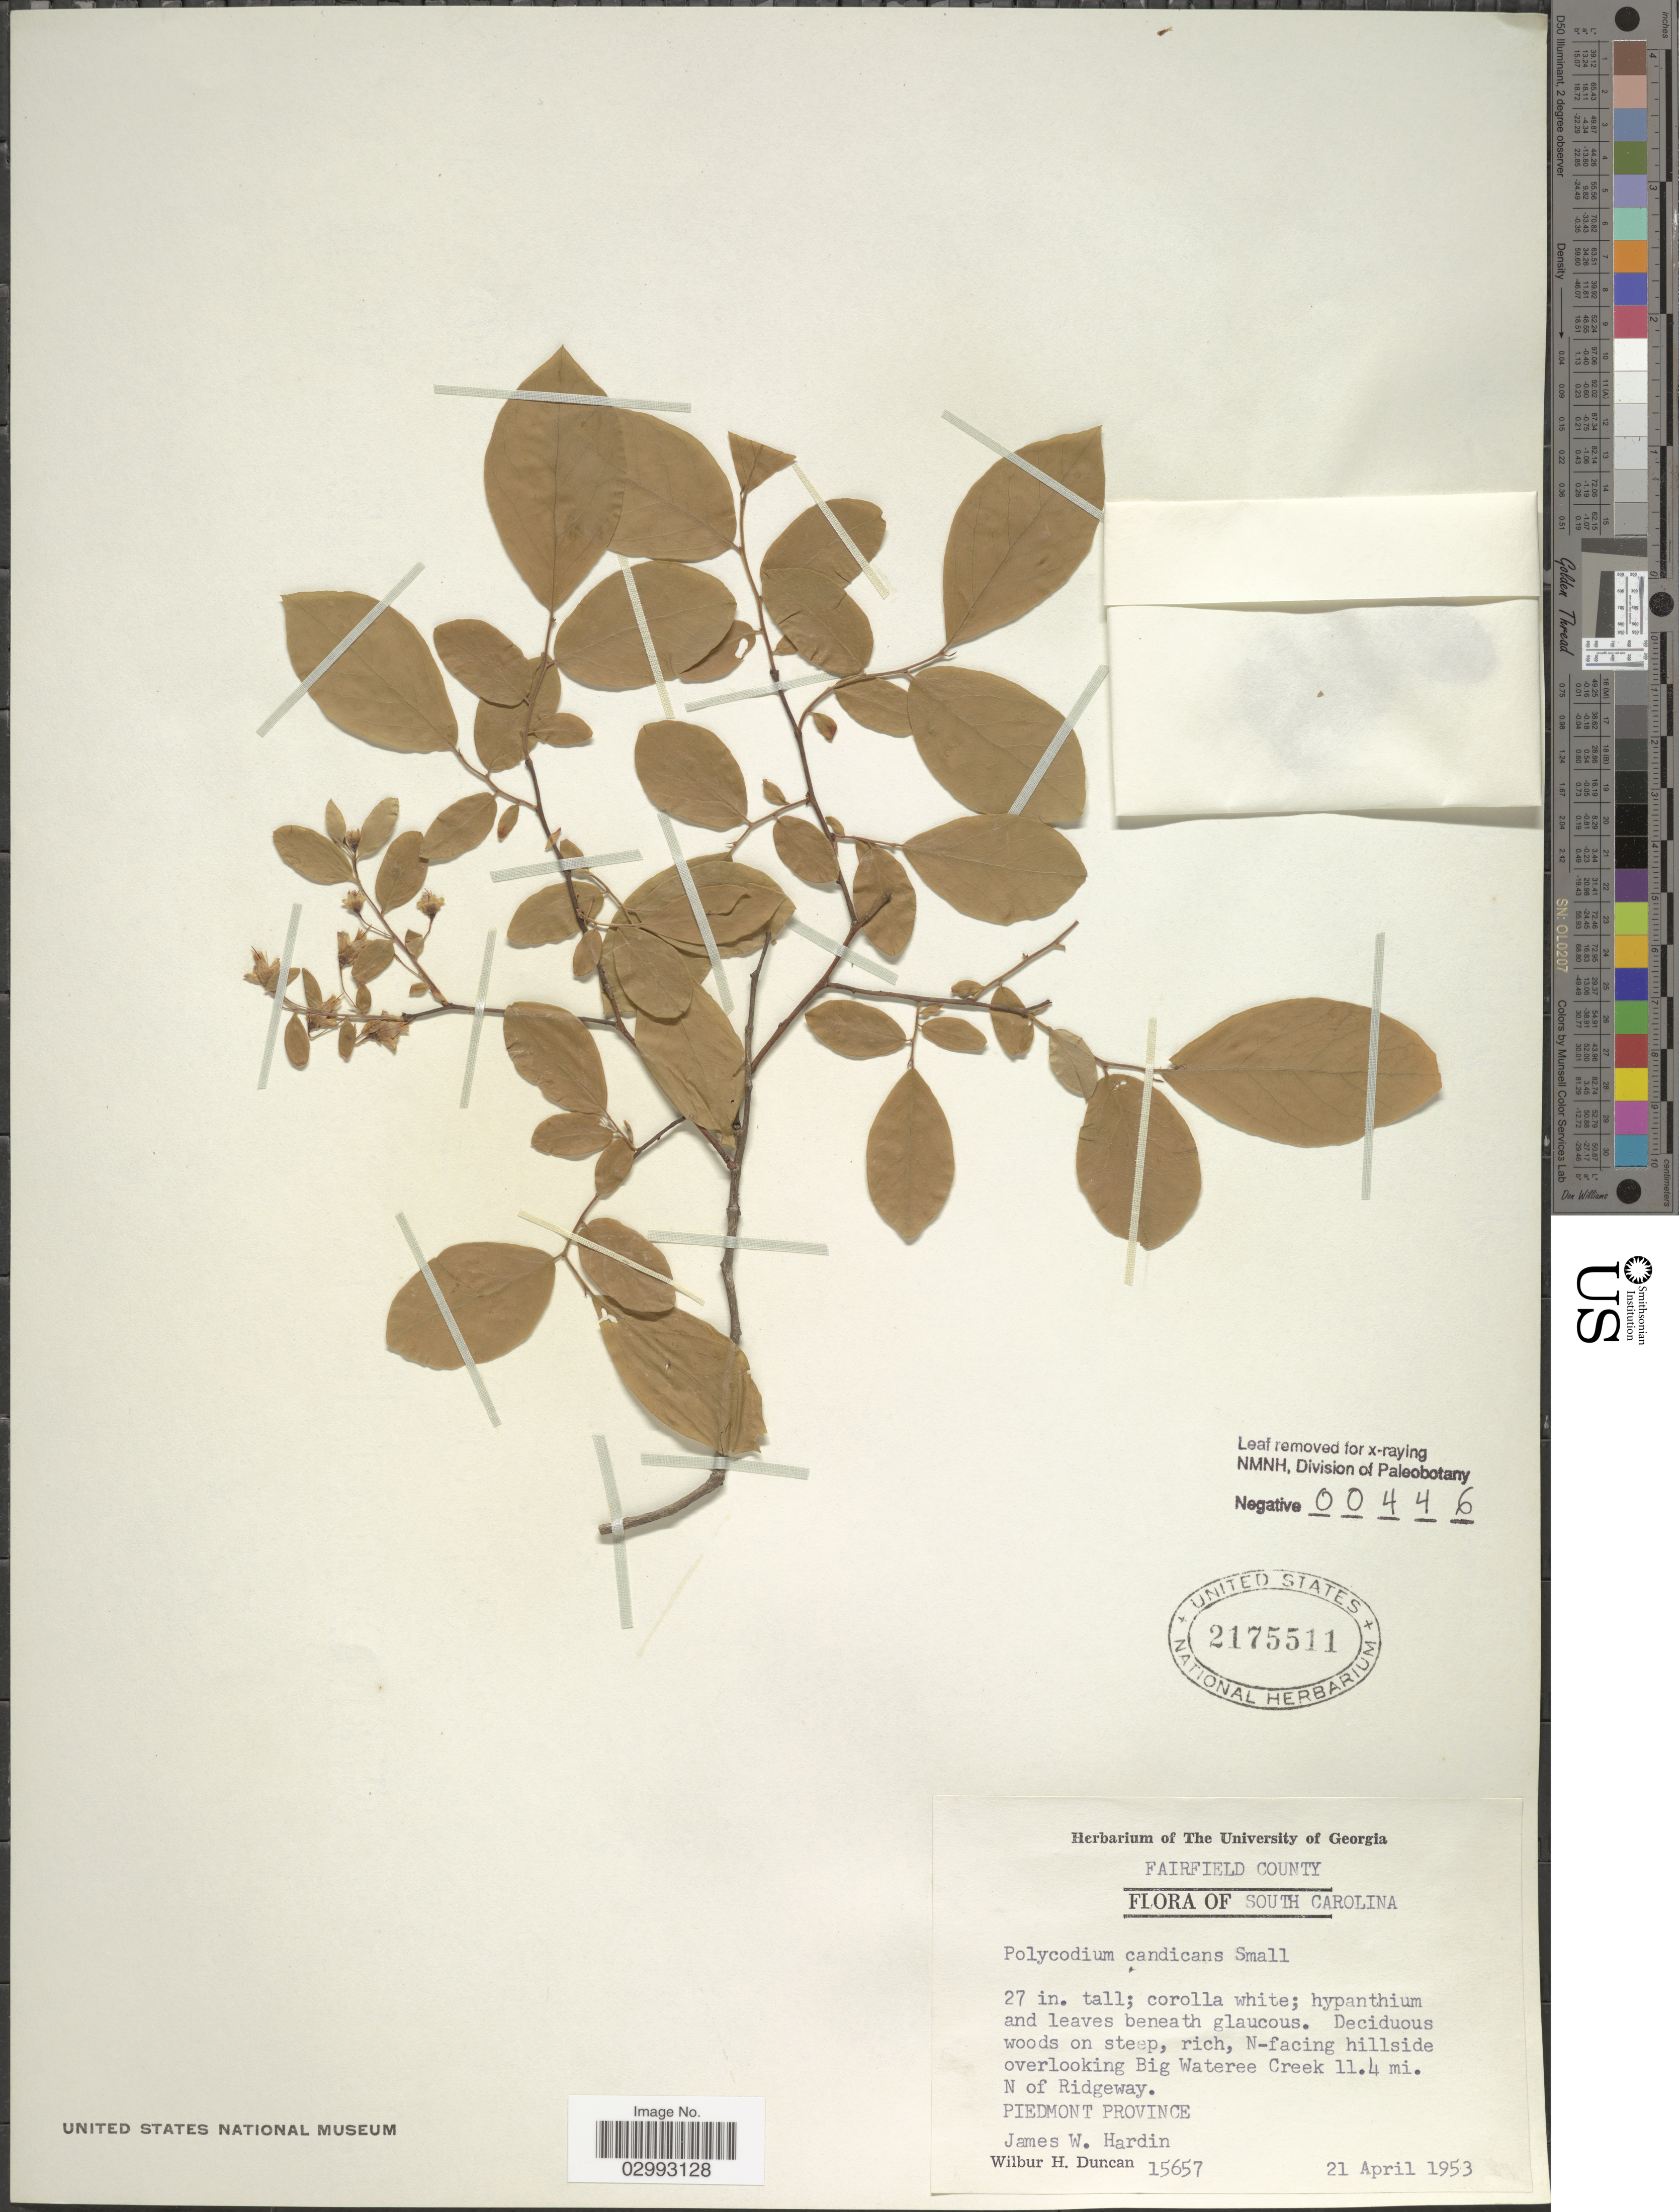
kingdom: Plantae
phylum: Tracheophyta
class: Magnoliopsida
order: Ericales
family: Ericaceae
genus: Polycodium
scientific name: Polycodium candicans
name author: (C. Mohr) Small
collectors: W. H. Duncan & J. W. Hardin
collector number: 15657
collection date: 1953-04-21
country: United States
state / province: South Carolina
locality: Fairfield County. N-facing hillside overlooking Big Wateree Creek 11.4 mi. N of Ridgeway. Piedmont Province.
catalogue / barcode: US 2175511